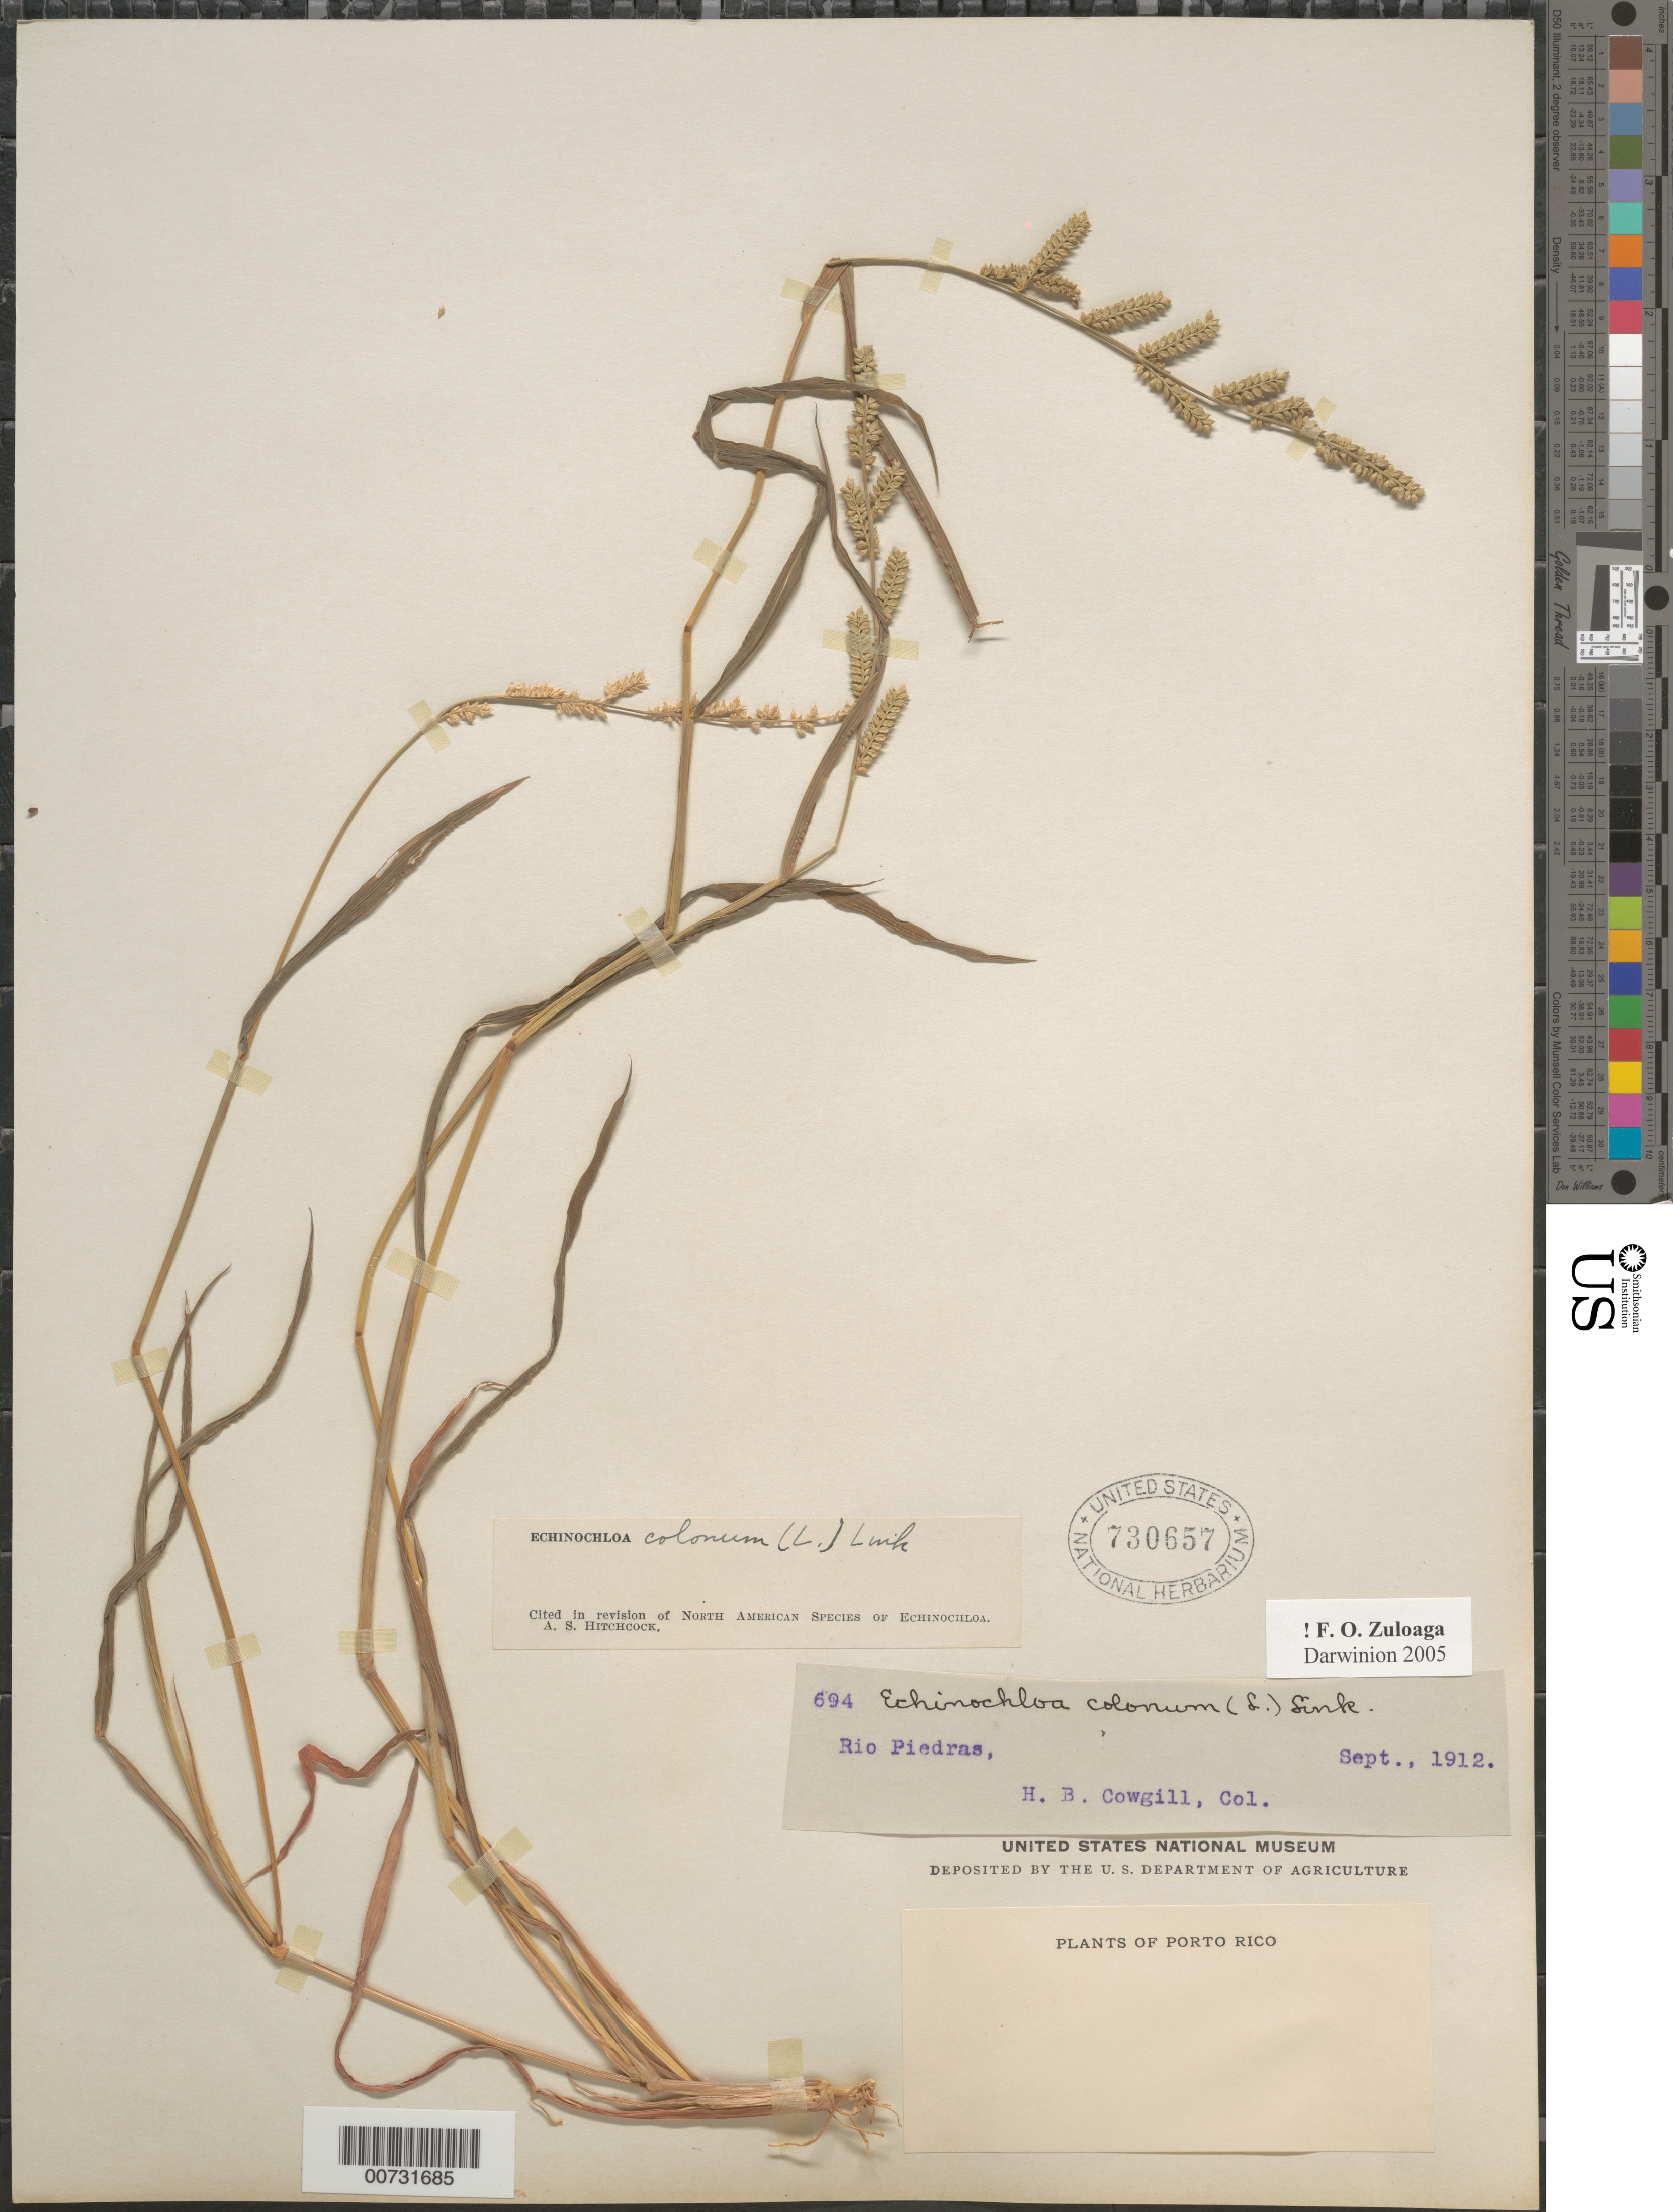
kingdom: Plantae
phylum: Tracheophyta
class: Liliopsida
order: Poales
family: Poaceae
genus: Echinochloa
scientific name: Echinochloa colona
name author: (L.) Link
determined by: Hitchcock, Albert S.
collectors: H. Cowgill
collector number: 694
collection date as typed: Sep 1912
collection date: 1912-09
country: Puerto Rico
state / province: San Juan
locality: Río Piedras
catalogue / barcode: US 730657